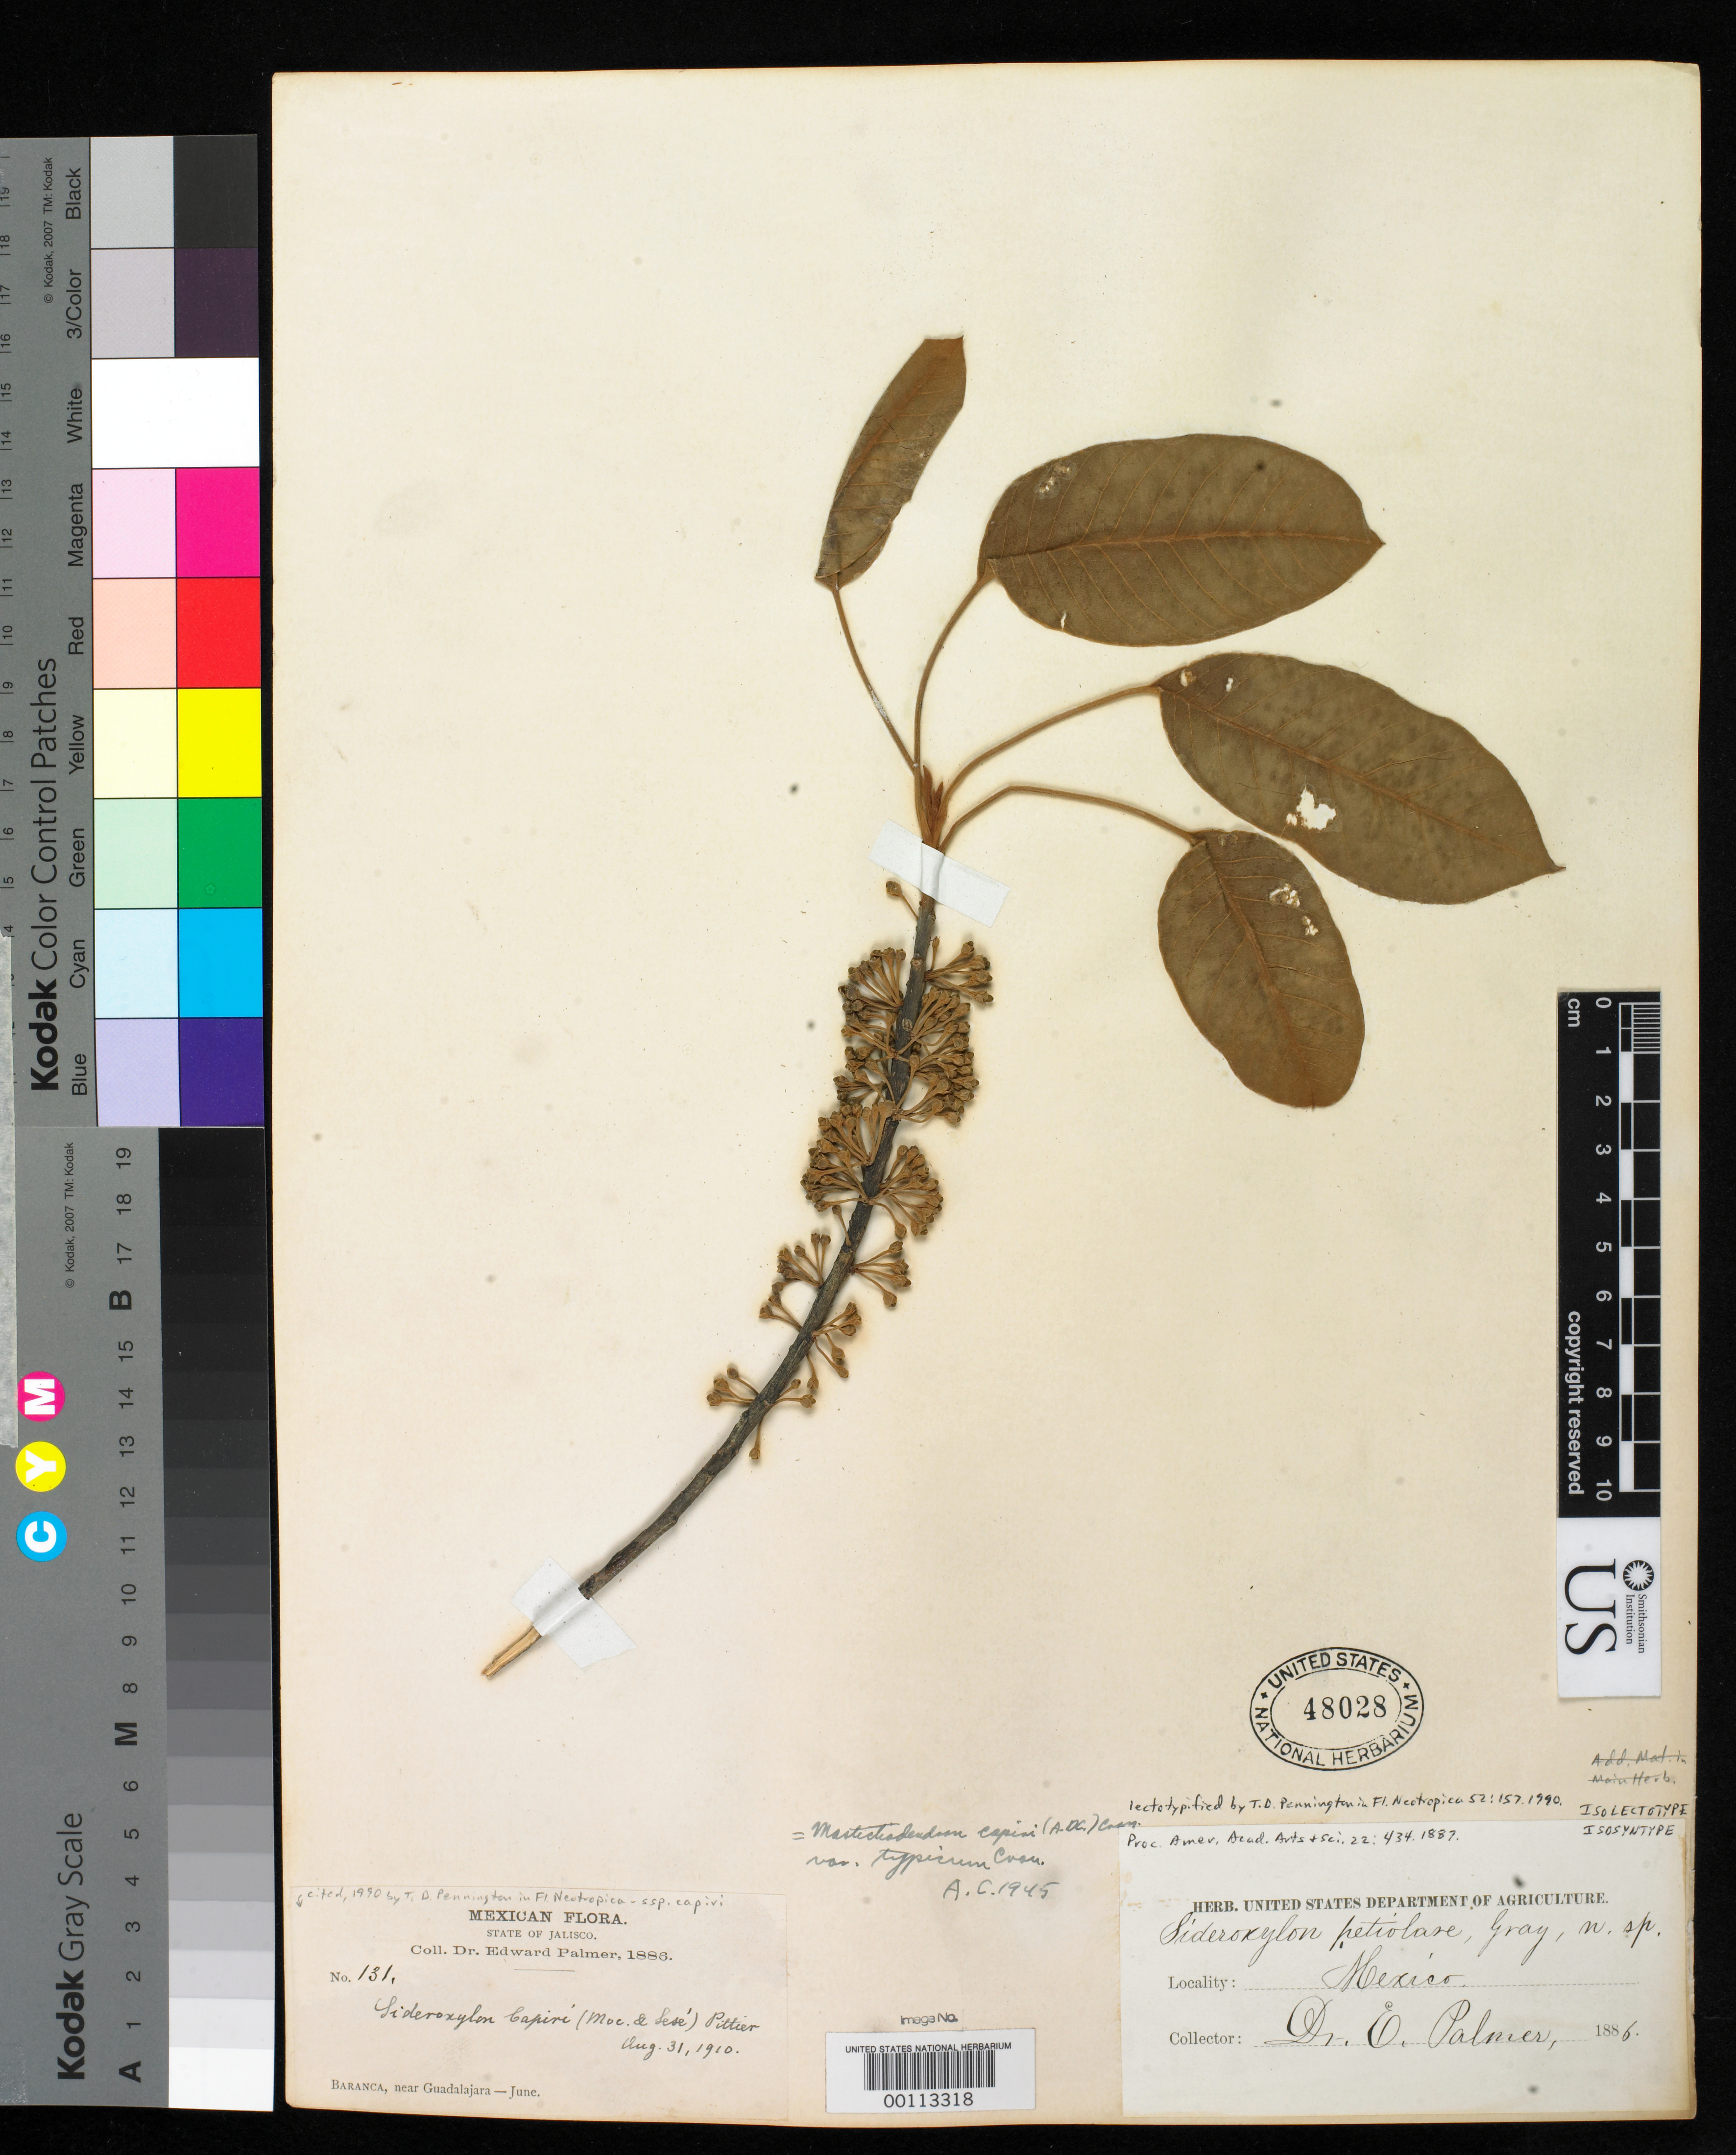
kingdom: Plantae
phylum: Tracheophyta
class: Magnoliopsida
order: Ericales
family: Sapotaceae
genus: Sideroxylon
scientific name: Sideroxylon petiolare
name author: A. Gray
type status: Isolectotype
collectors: E. Palmer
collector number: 131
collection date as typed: Jun 1886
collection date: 1886-06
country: Mexico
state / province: Jalisco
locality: Barranca near Guadalajara.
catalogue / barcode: US 48028